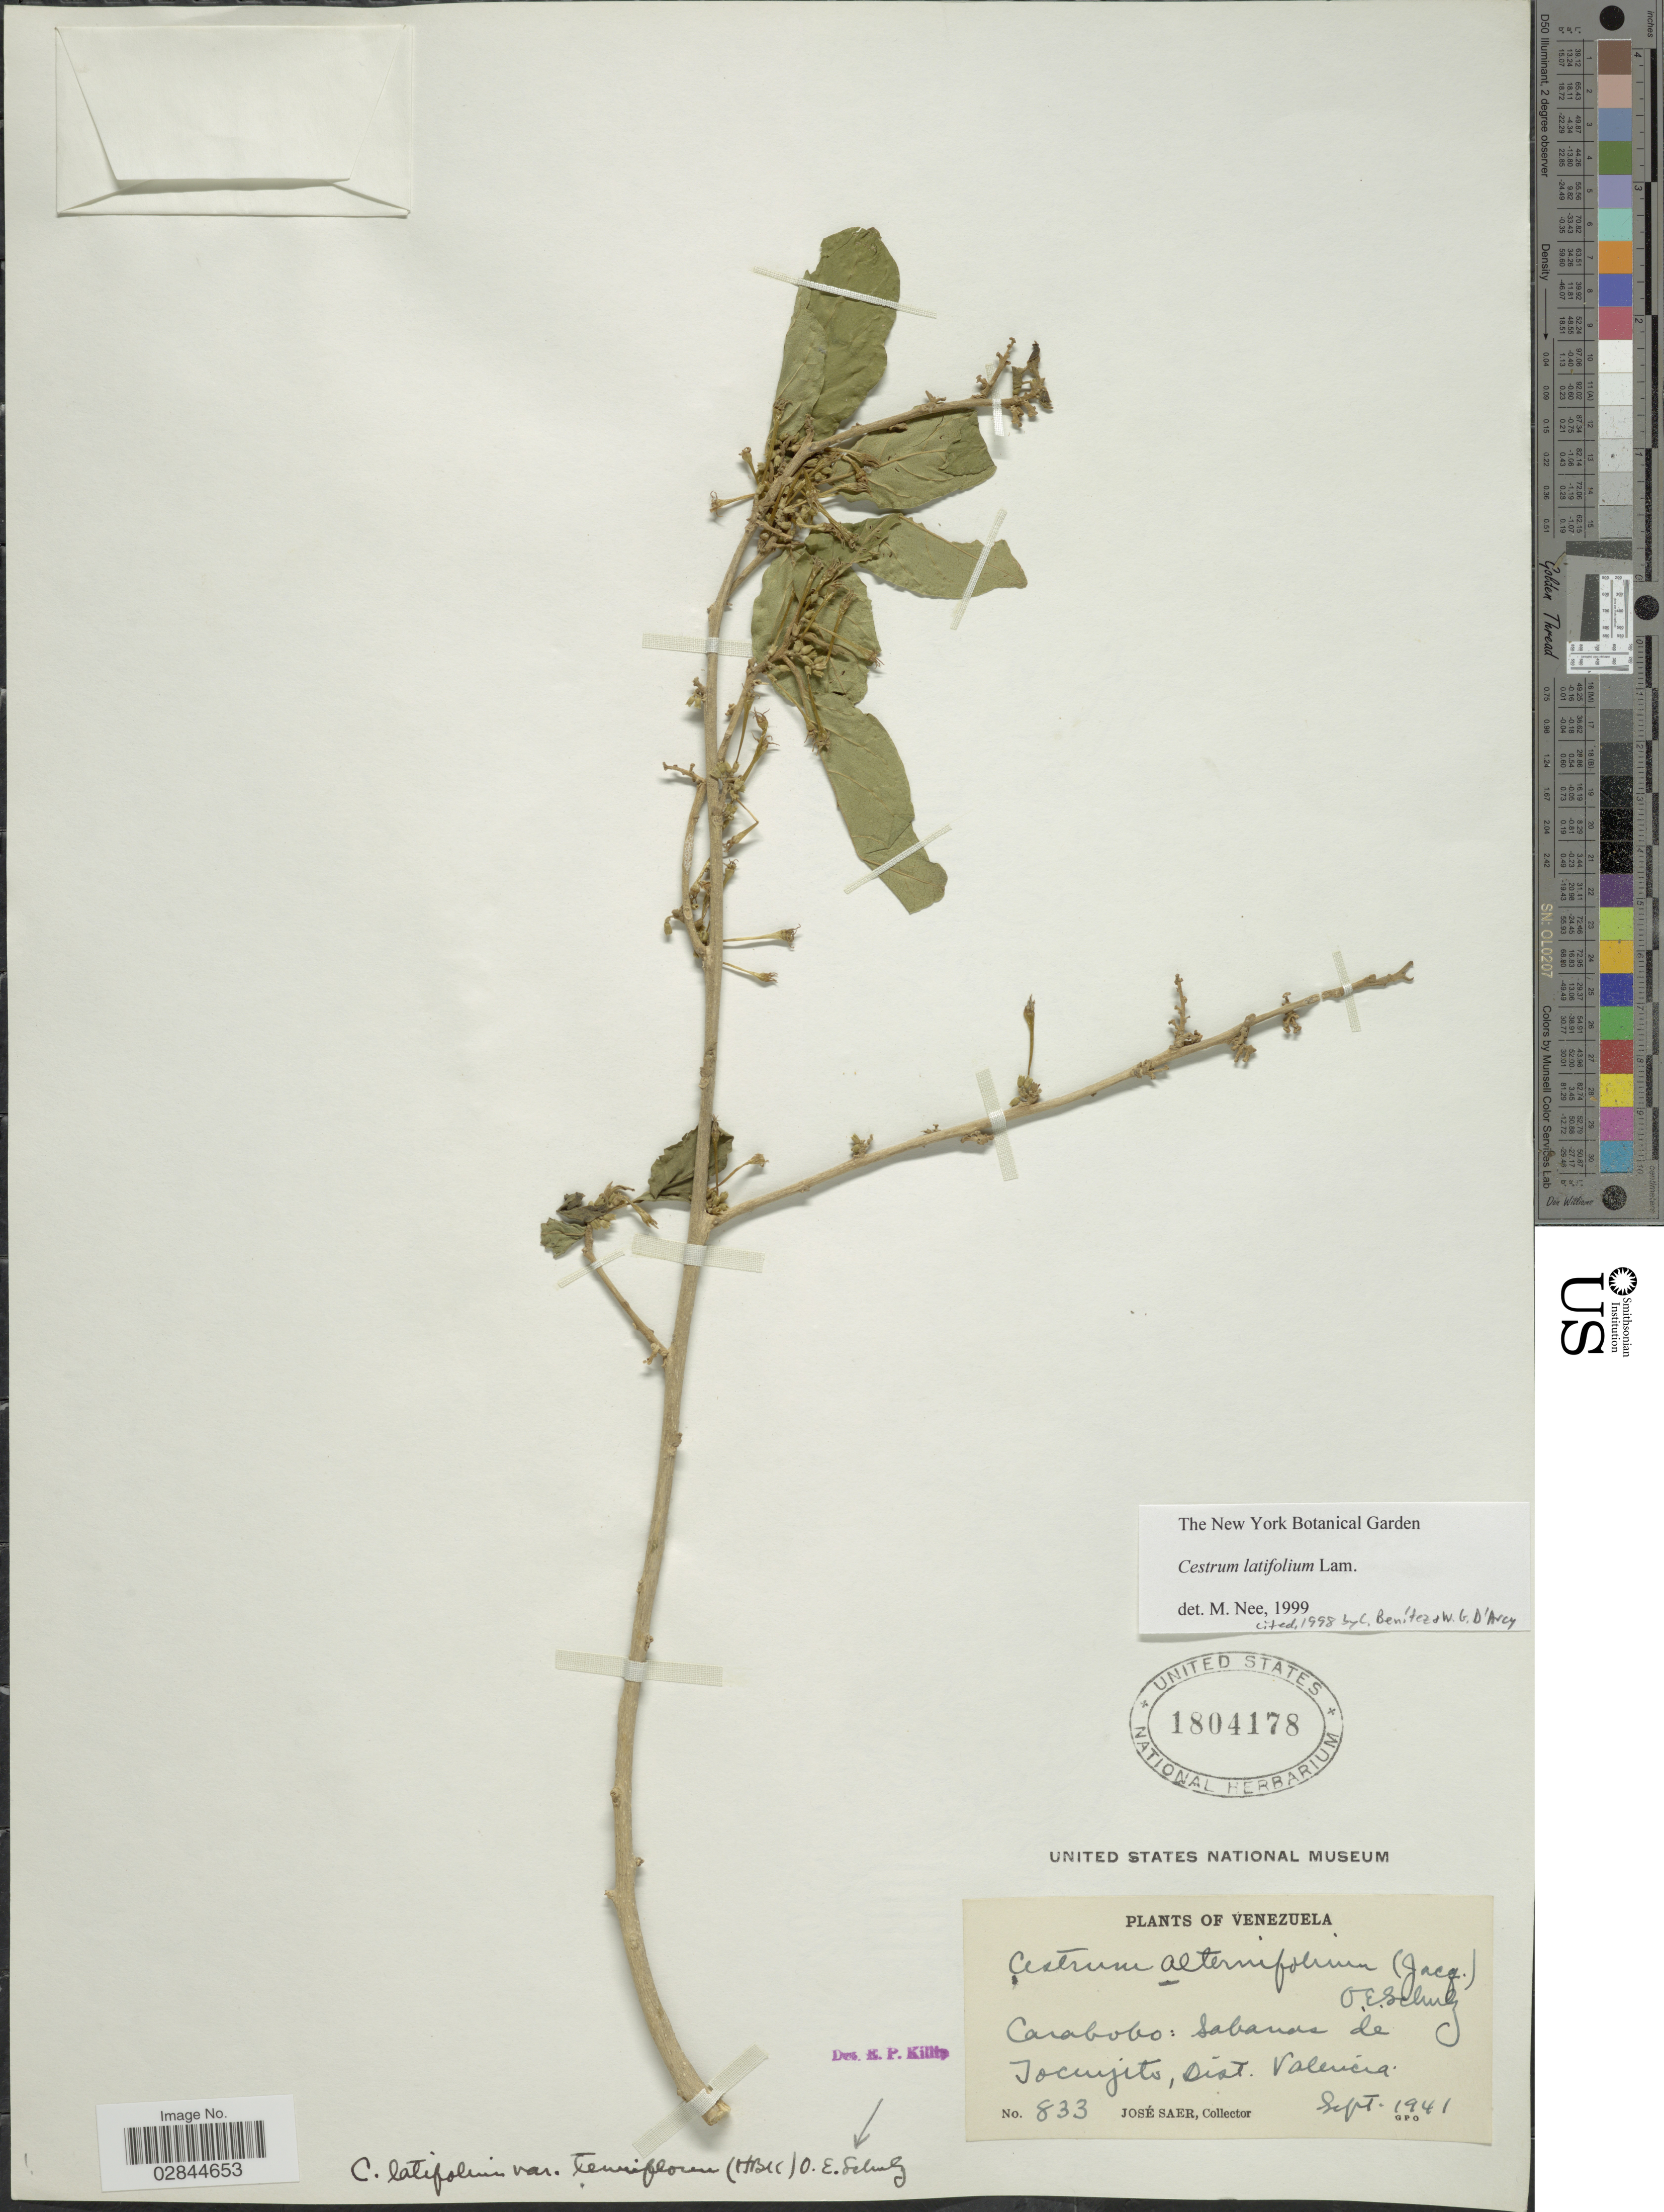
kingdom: Plantae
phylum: Tracheophyta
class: Magnoliopsida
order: Solanales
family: Solanaceae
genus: Cestrum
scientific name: Cestrum latifolium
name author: Lam.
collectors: J. Saer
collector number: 833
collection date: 1941-09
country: Venezuela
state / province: Carabobo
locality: Sabana de Jocujito, Dist. Valencia.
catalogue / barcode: US 1804178